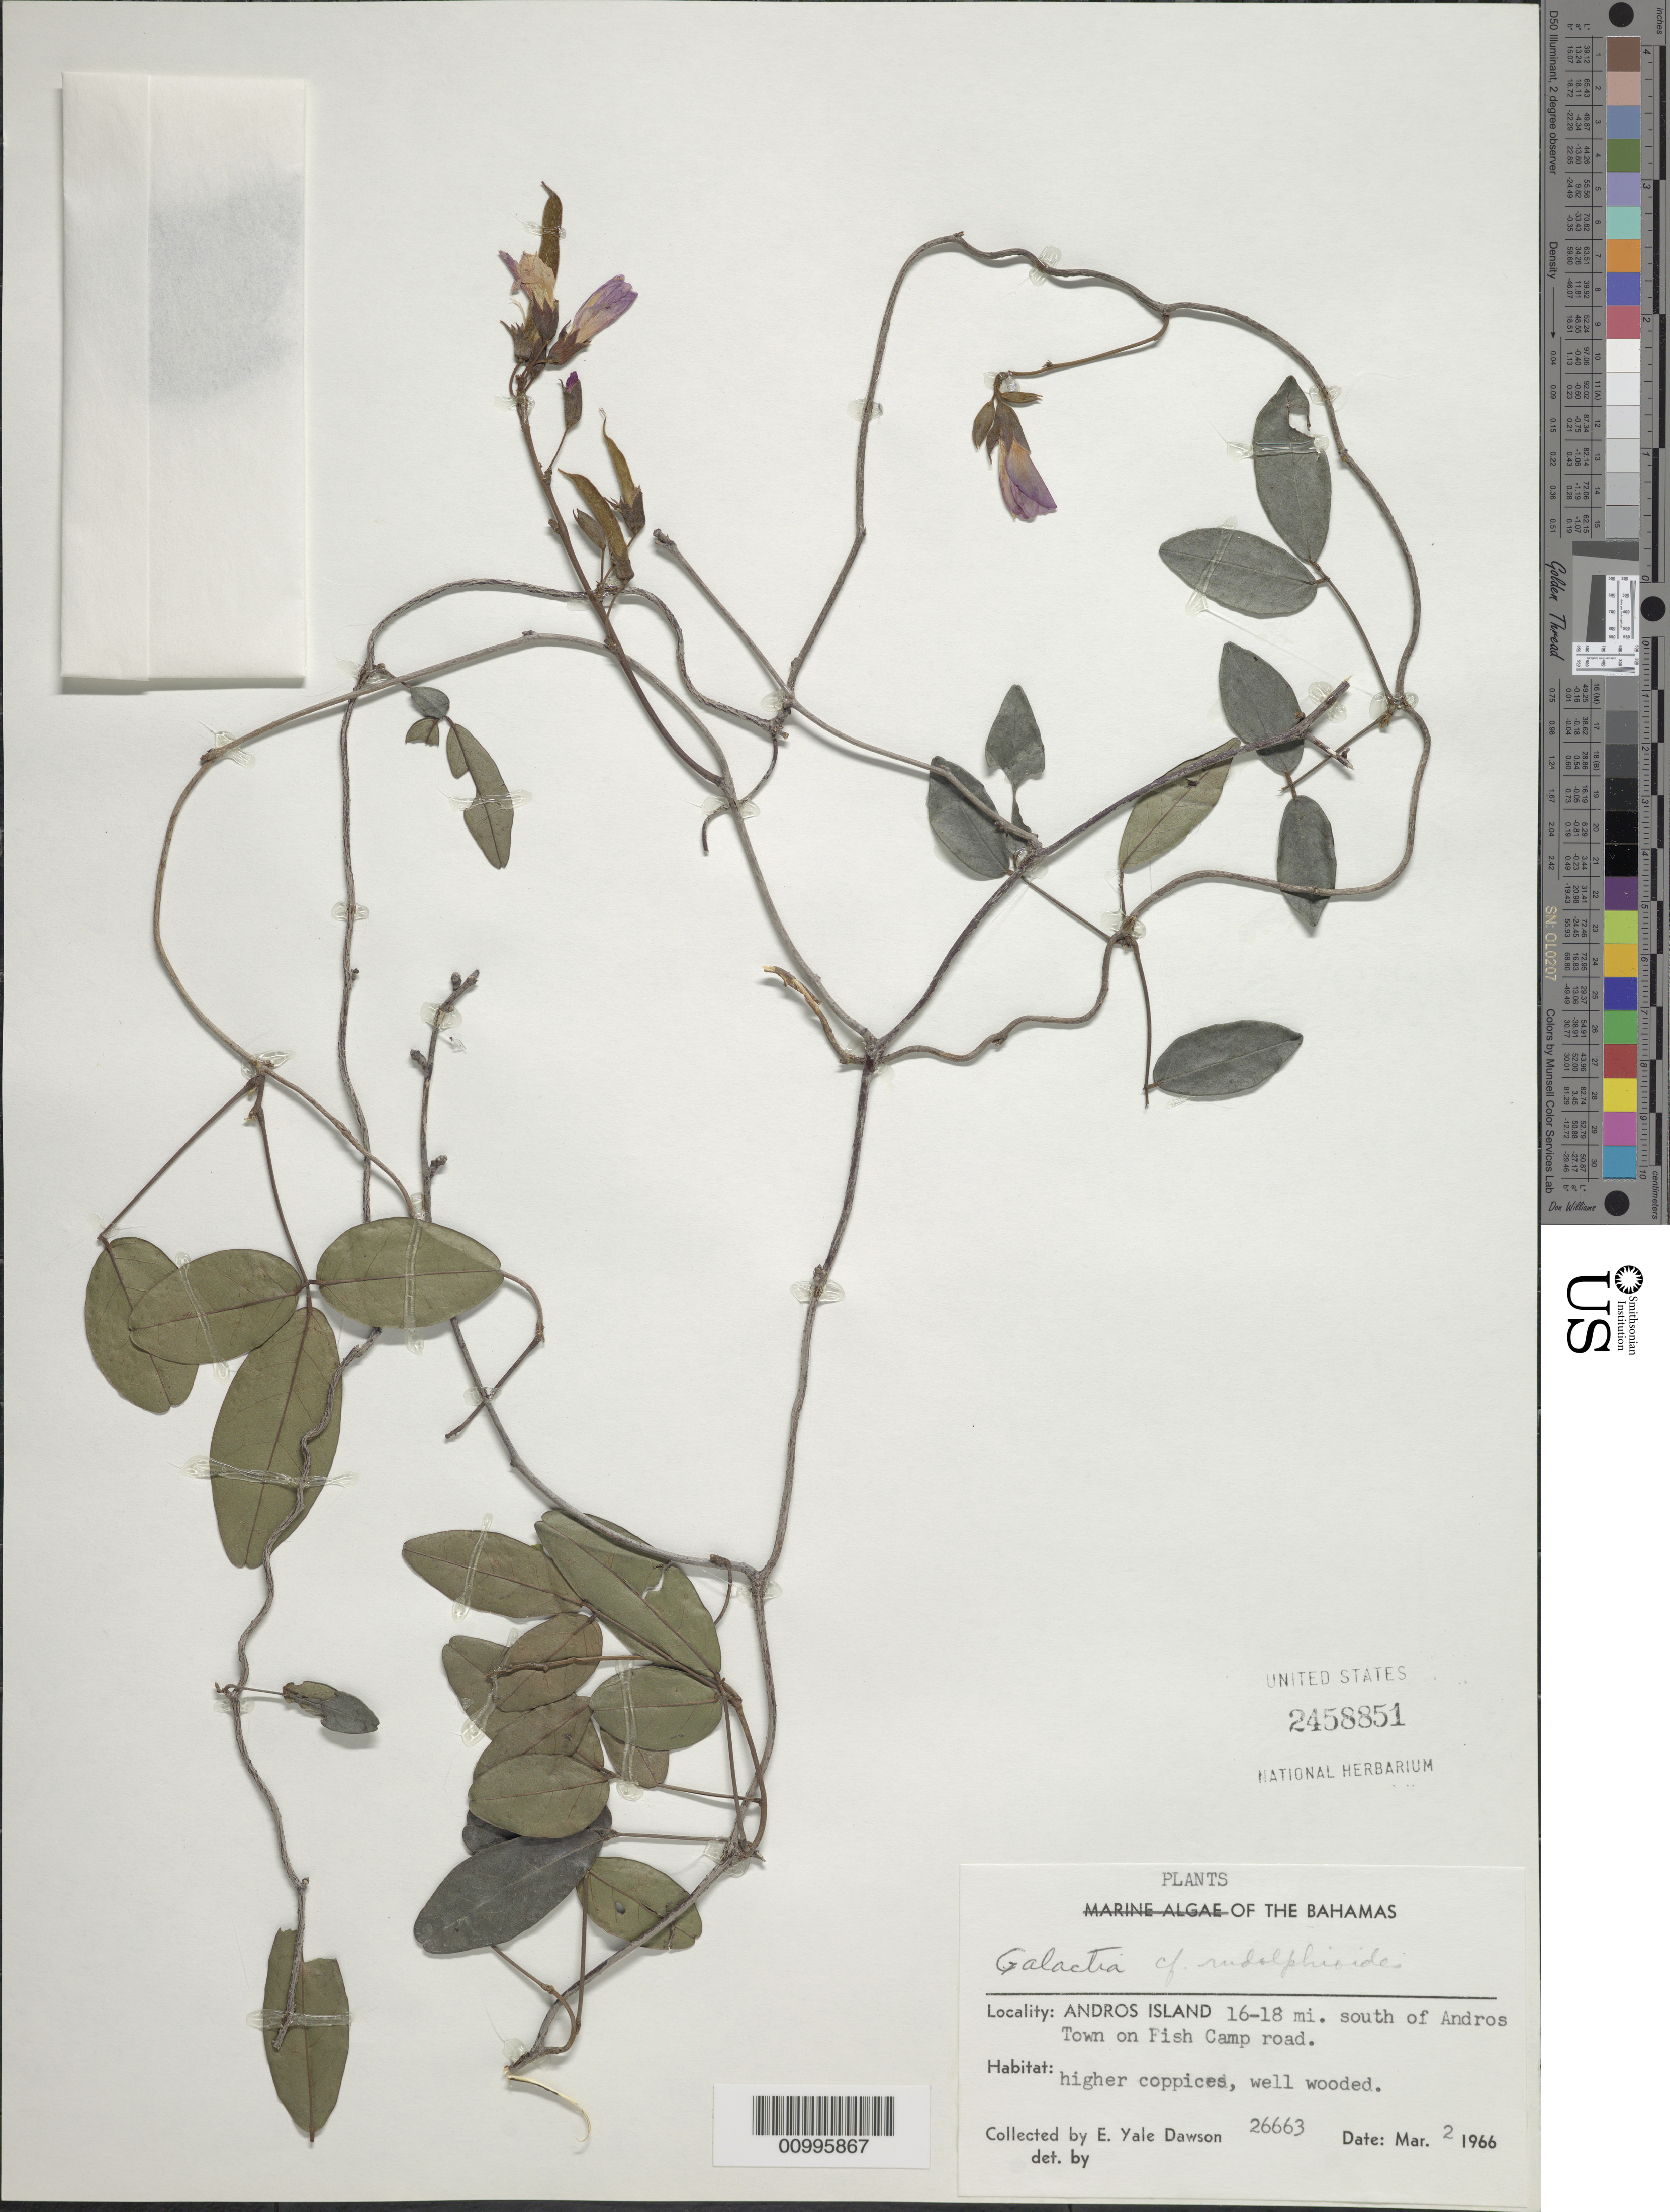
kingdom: Plantae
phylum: Tracheophyta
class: Magnoliopsida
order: Fabales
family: Fabaceae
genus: Rhodopis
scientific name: Rhodopis rudolphioides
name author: (Griseb.) L.P. Queiroz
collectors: E. Y. Dawson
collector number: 26663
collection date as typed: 02 Mar 1966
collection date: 1966-03-02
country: Bahamas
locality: Andros Island 16-18 mi. S of Andros Town on Fish Camp road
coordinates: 0 N, 0 E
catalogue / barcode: US 2458851